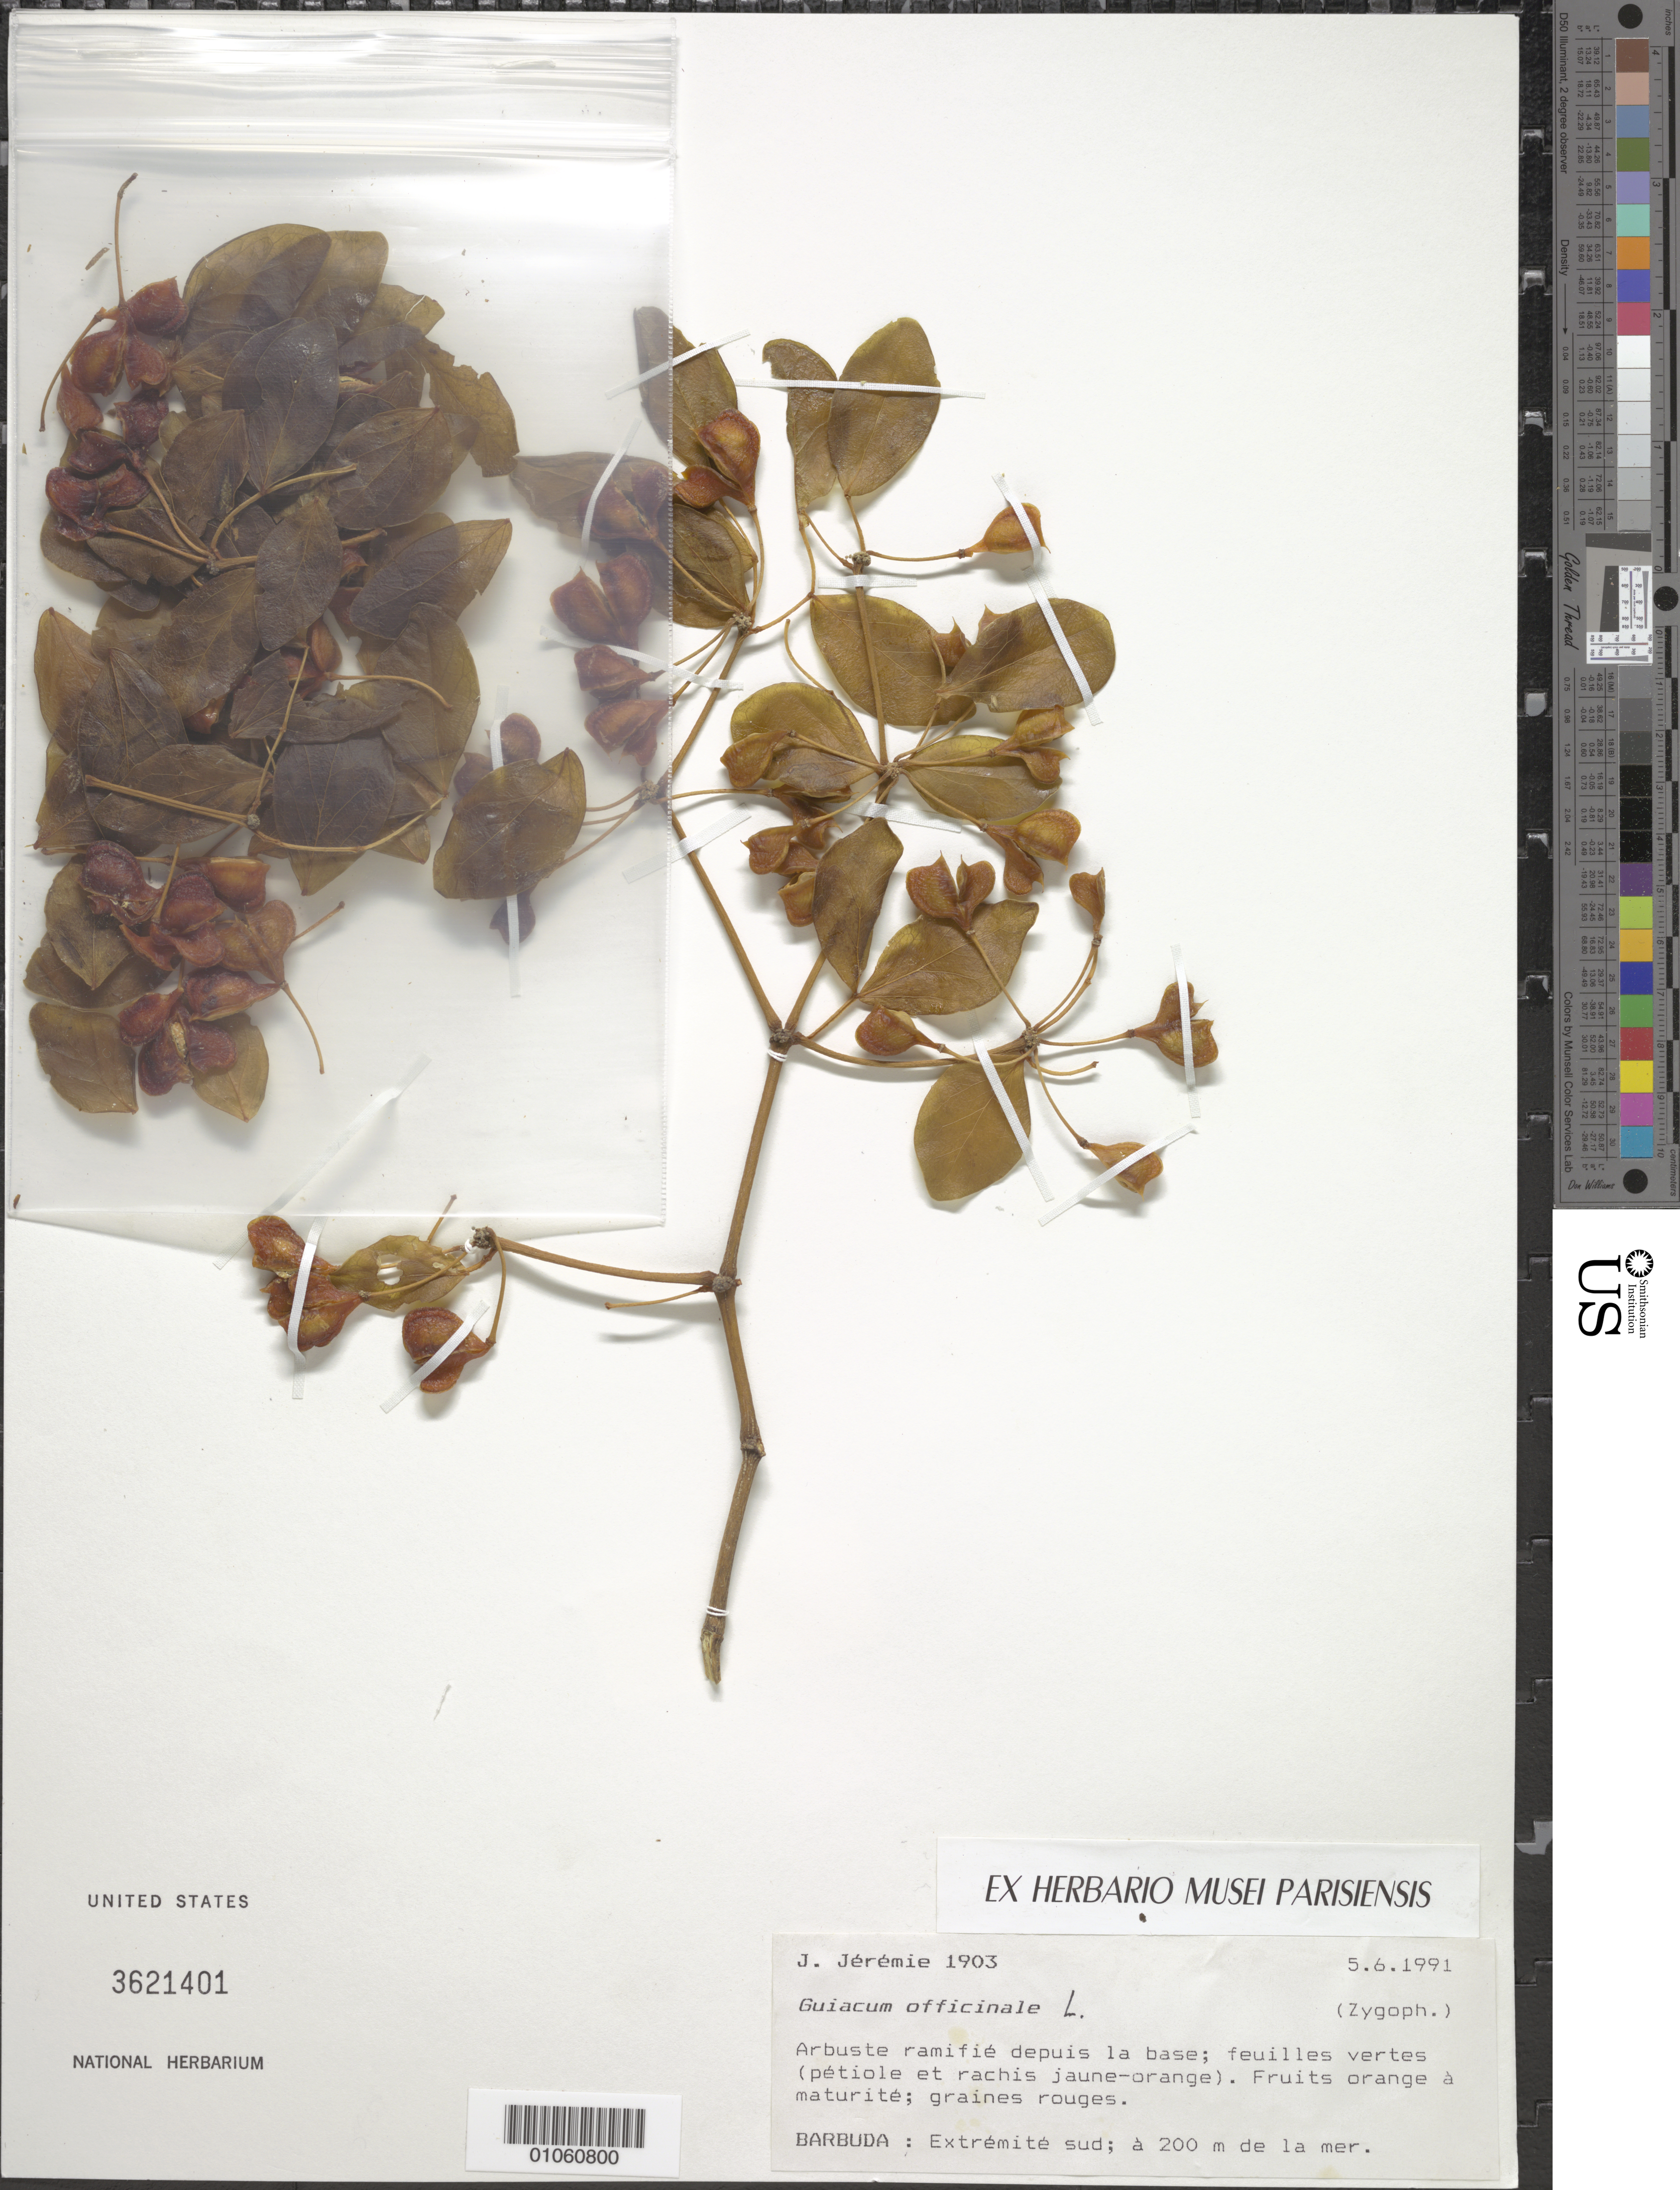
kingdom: Plantae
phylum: Tracheophyta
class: Magnoliopsida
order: Zygophyllales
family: Zygophyllaceae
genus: Guaiacum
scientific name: Guaiacum officinale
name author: L.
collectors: J. Jérémie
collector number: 1903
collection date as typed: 05 Jun 1991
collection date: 1991-06-05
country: Antigua and Barbuda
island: Barbuda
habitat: A 200 m de la mer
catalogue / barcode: US 3621401